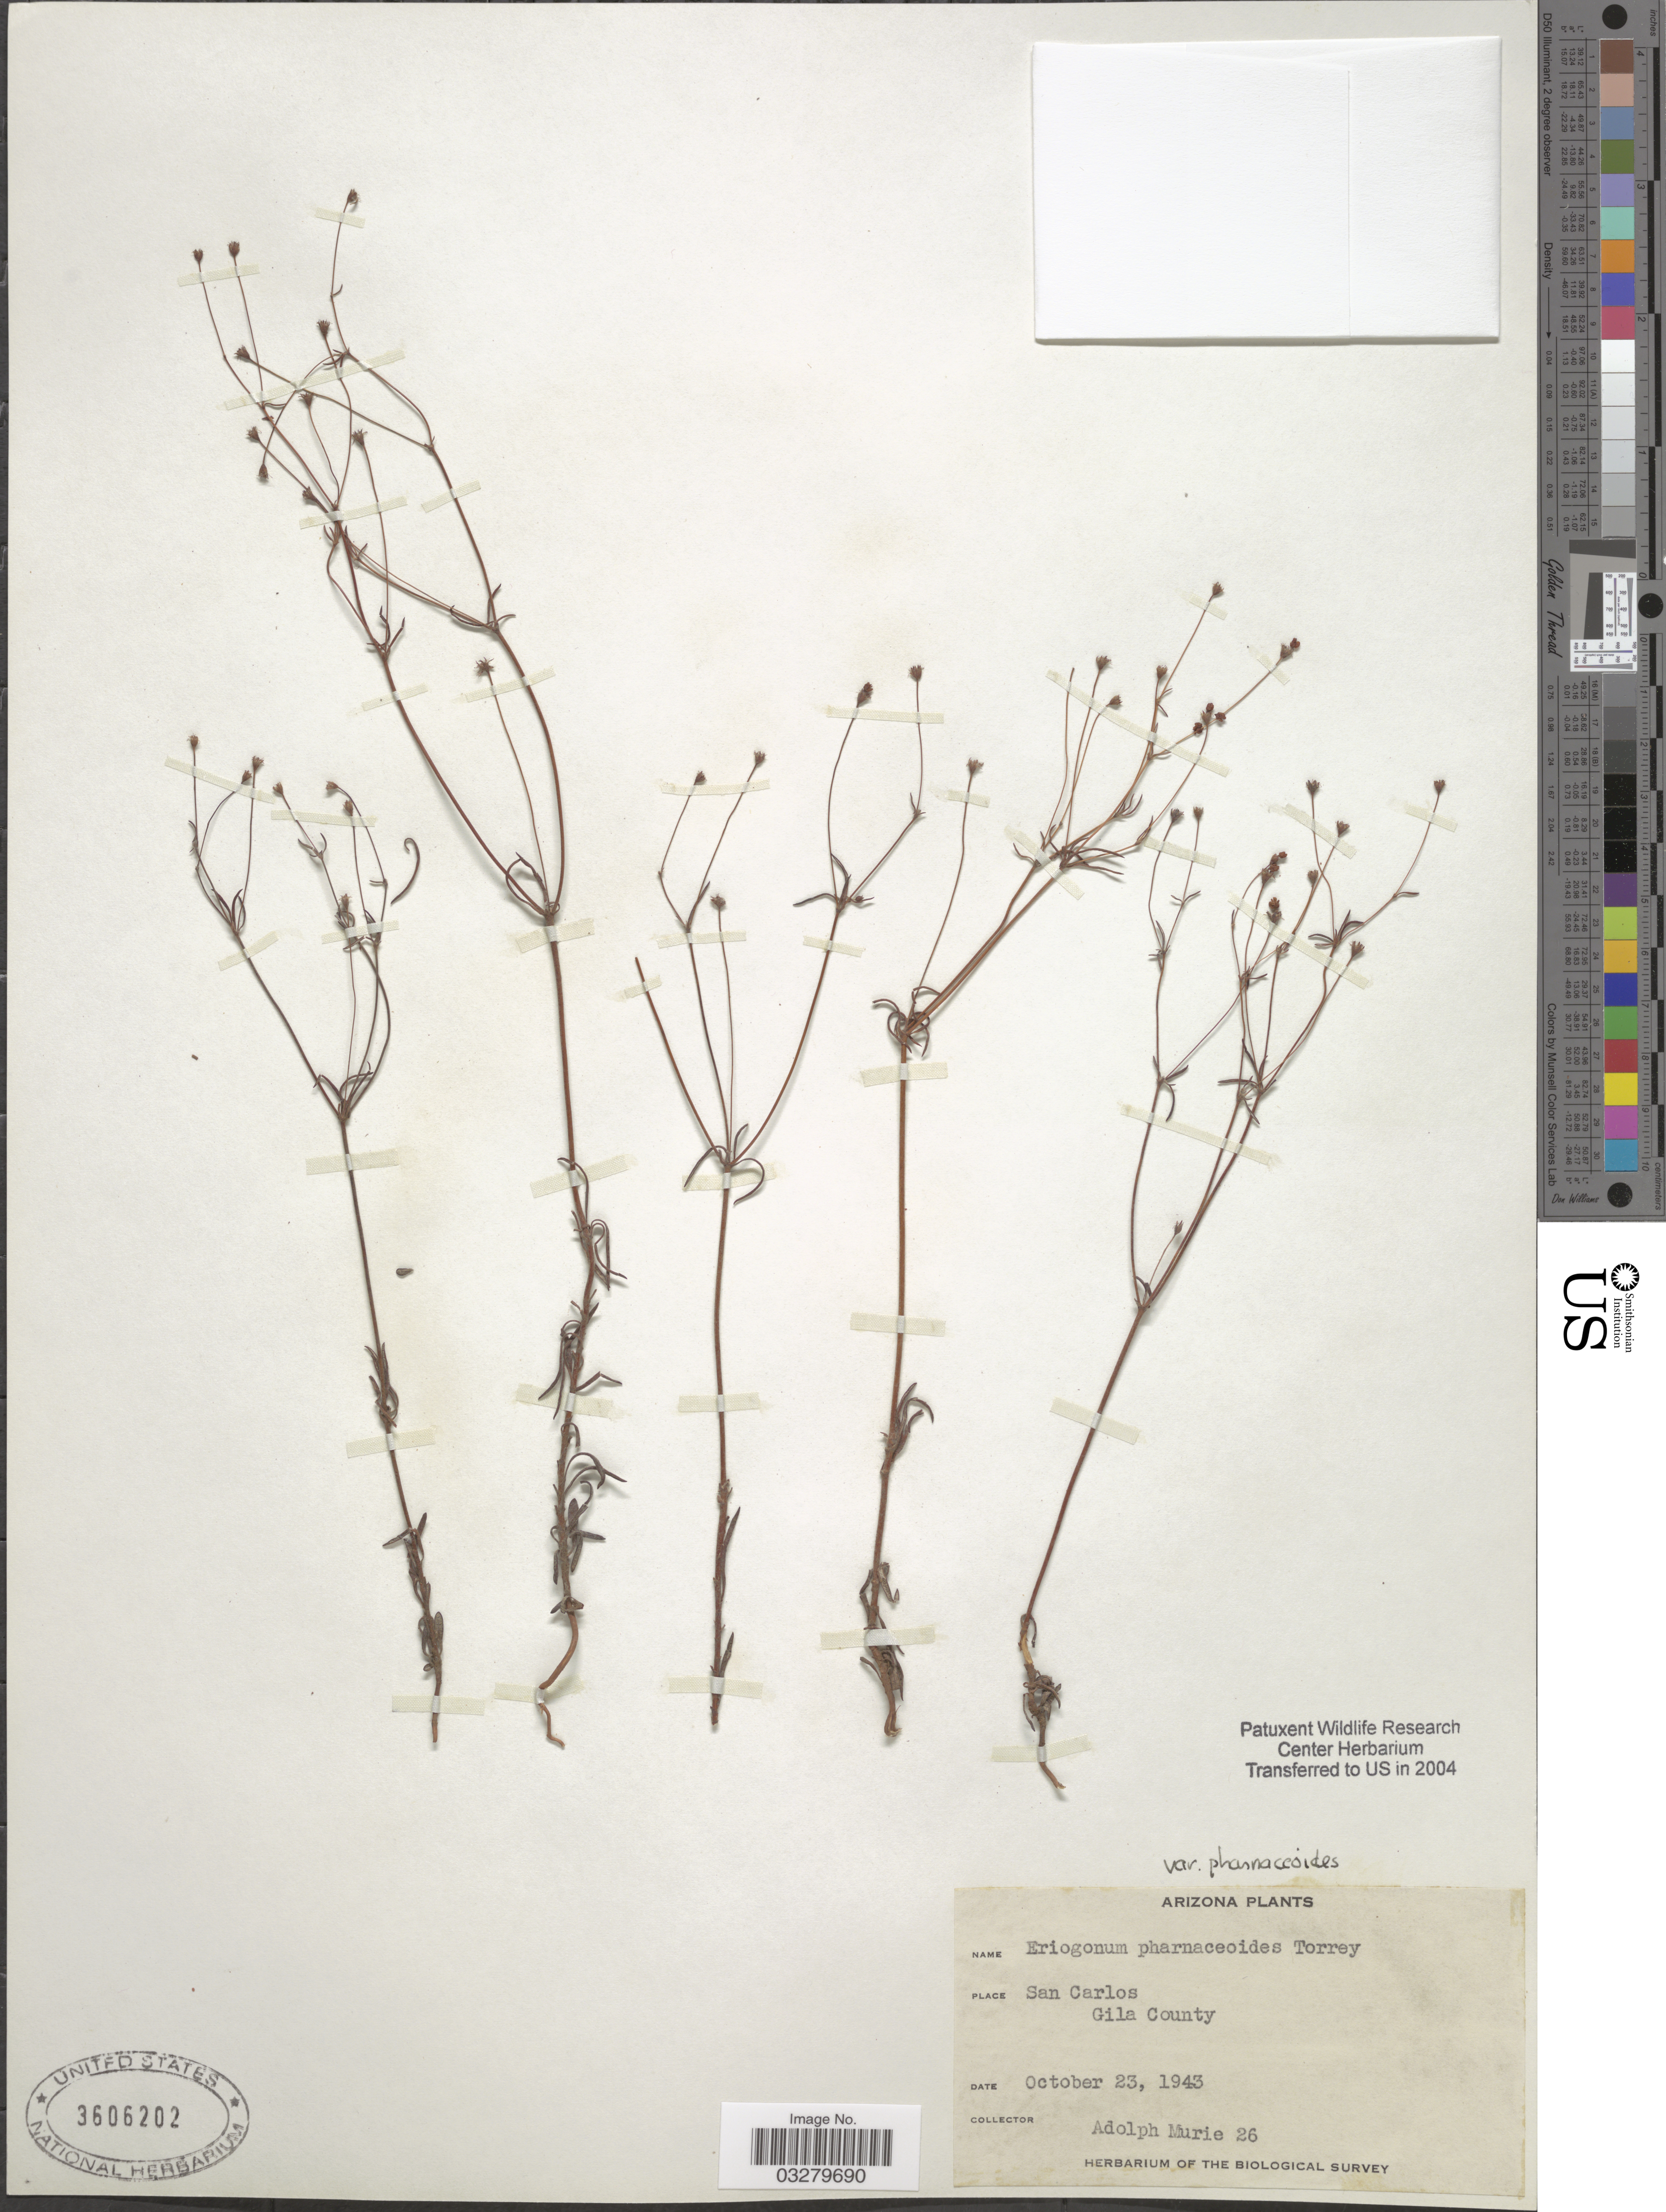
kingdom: Plantae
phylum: Tracheophyta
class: Magnoliopsida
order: Caryophyllales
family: Polygonaceae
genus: Eriogonum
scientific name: Eriogonum pharnaceoides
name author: Torr.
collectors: A. Murie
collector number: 26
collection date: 1943-10-23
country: United States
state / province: Arizona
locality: San Carlos. Gila County.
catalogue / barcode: US 3606202